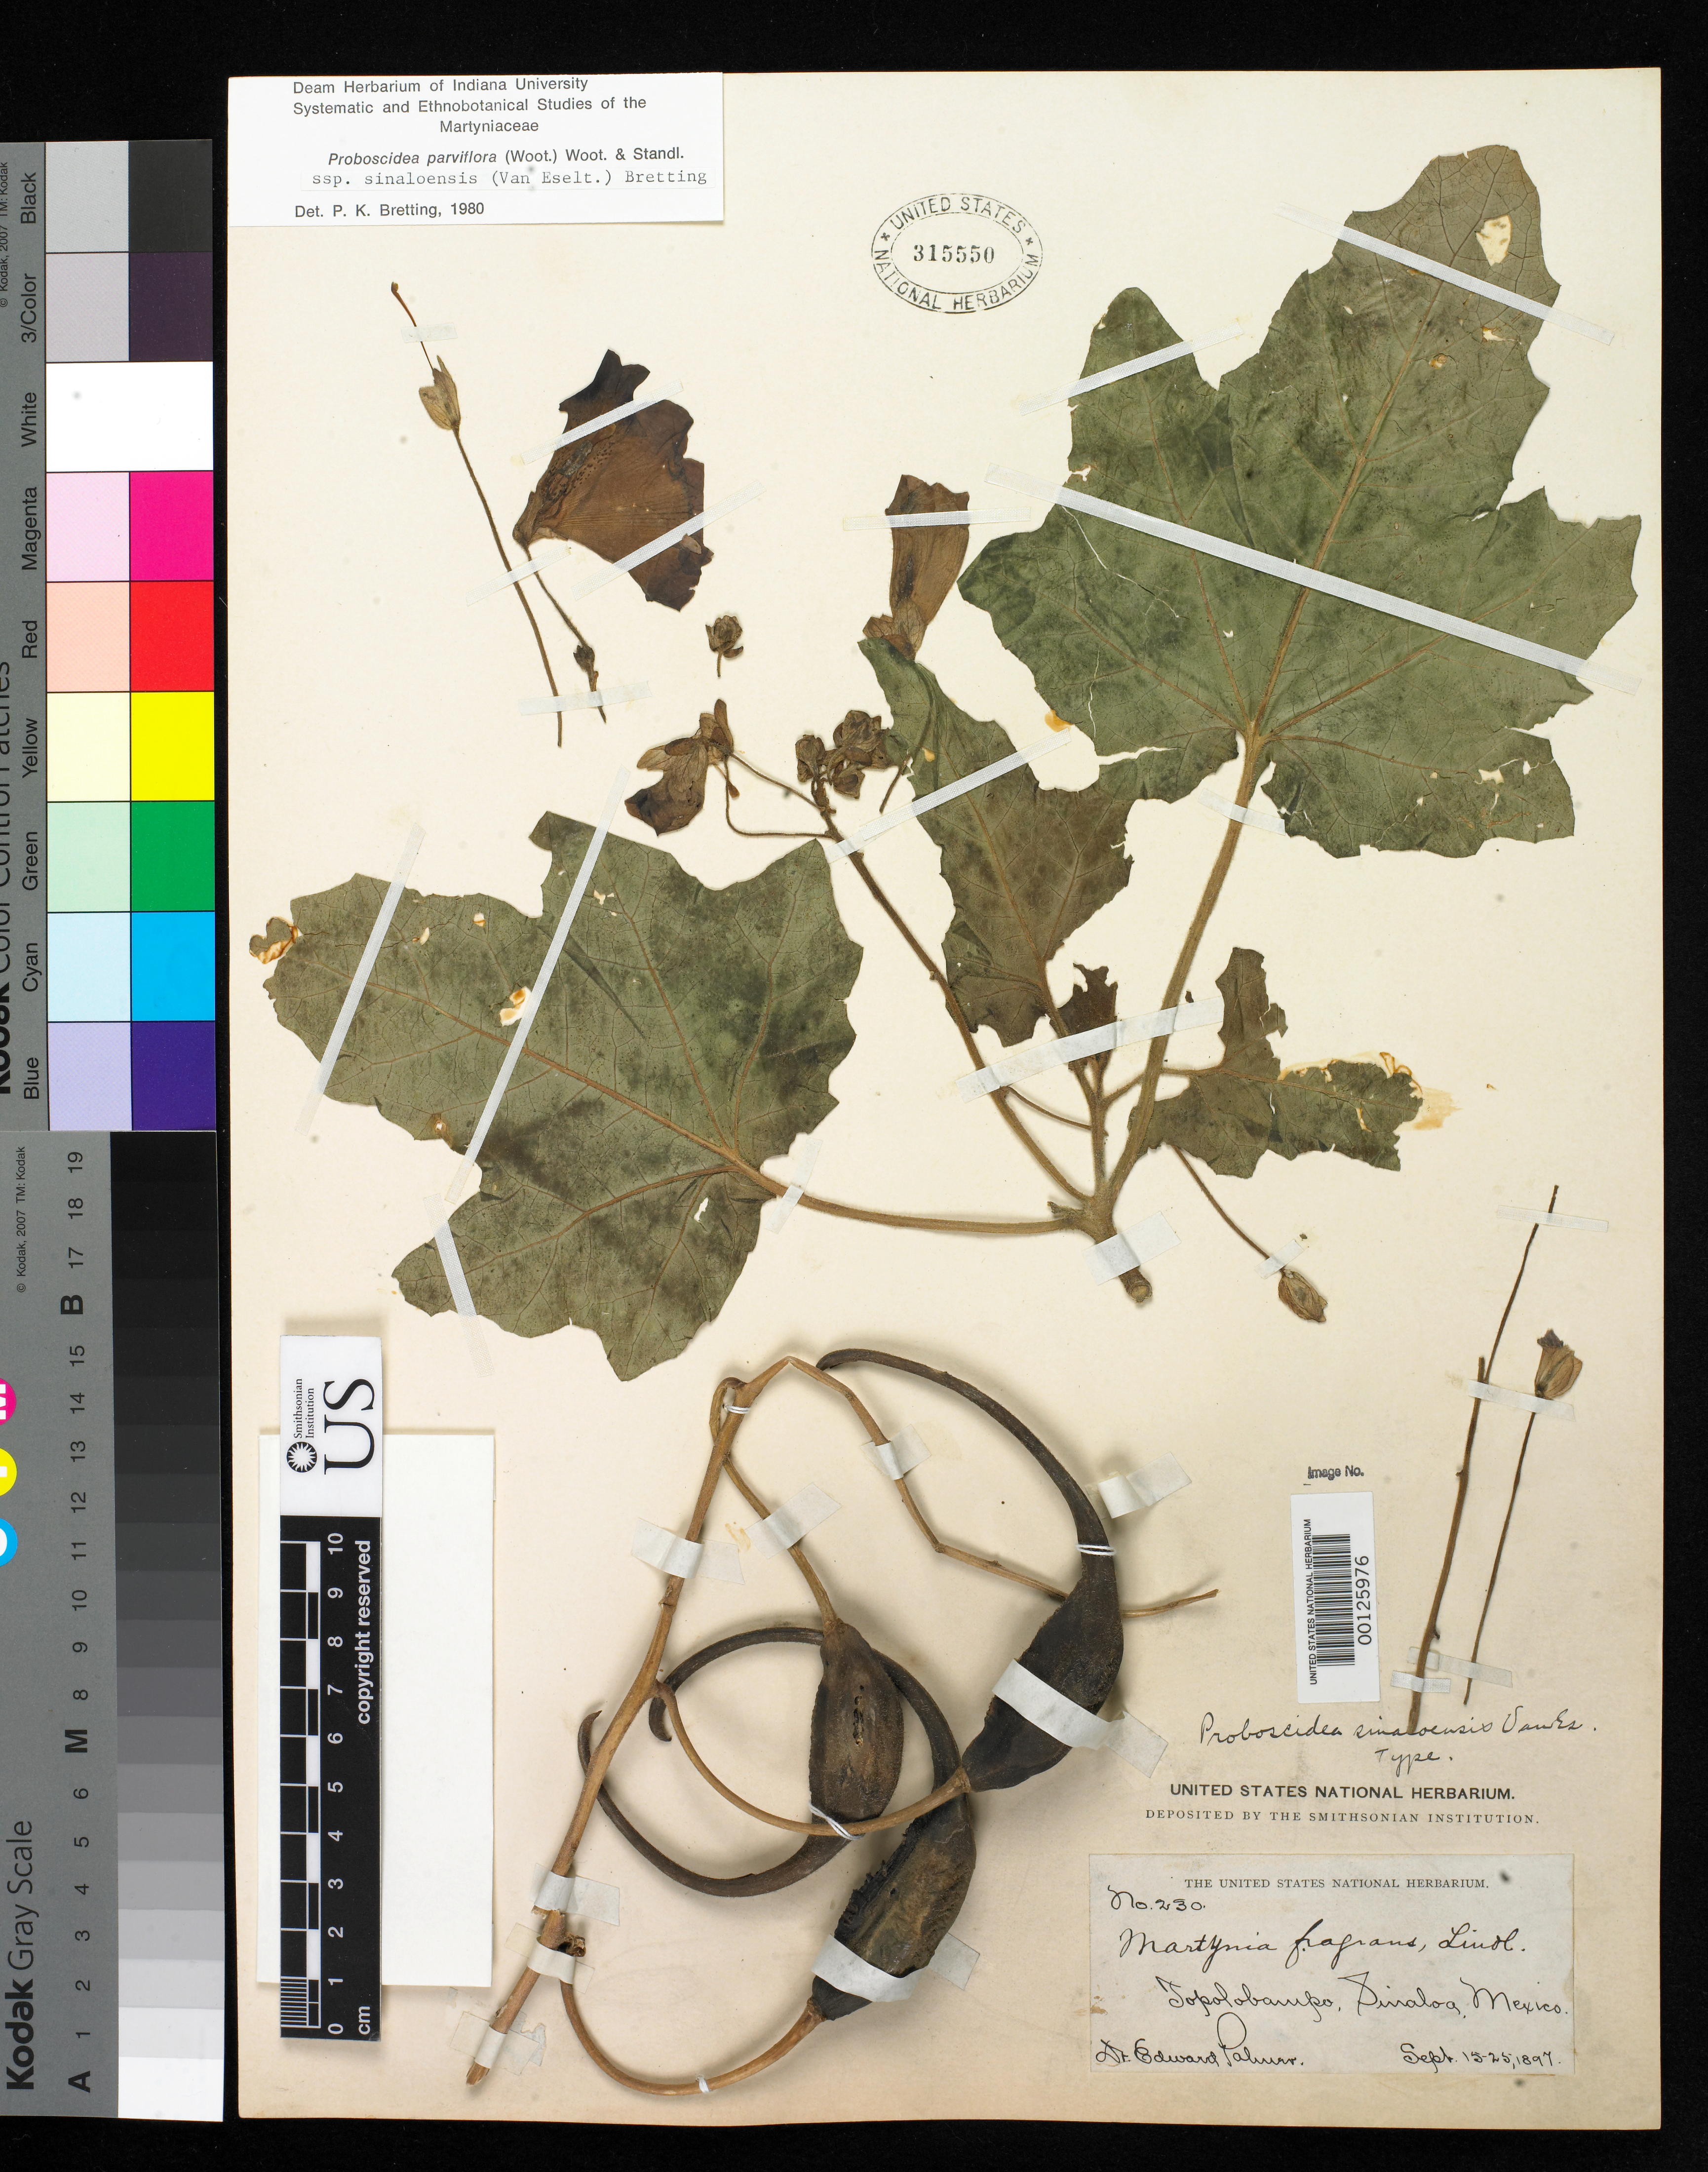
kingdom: Plantae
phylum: Tracheophyta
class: Magnoliopsida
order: Lamiales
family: Martyniaceae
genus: Proboscidea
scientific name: Proboscidea sinaloensis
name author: Van Eselt.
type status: Type Collection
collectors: E. Palmer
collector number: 230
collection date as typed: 12 Sep 1899 to 28 Sep 1899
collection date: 1899-09-12/1899-09-28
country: Mexico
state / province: Sinaloa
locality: Topolabampo.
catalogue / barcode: US 315550